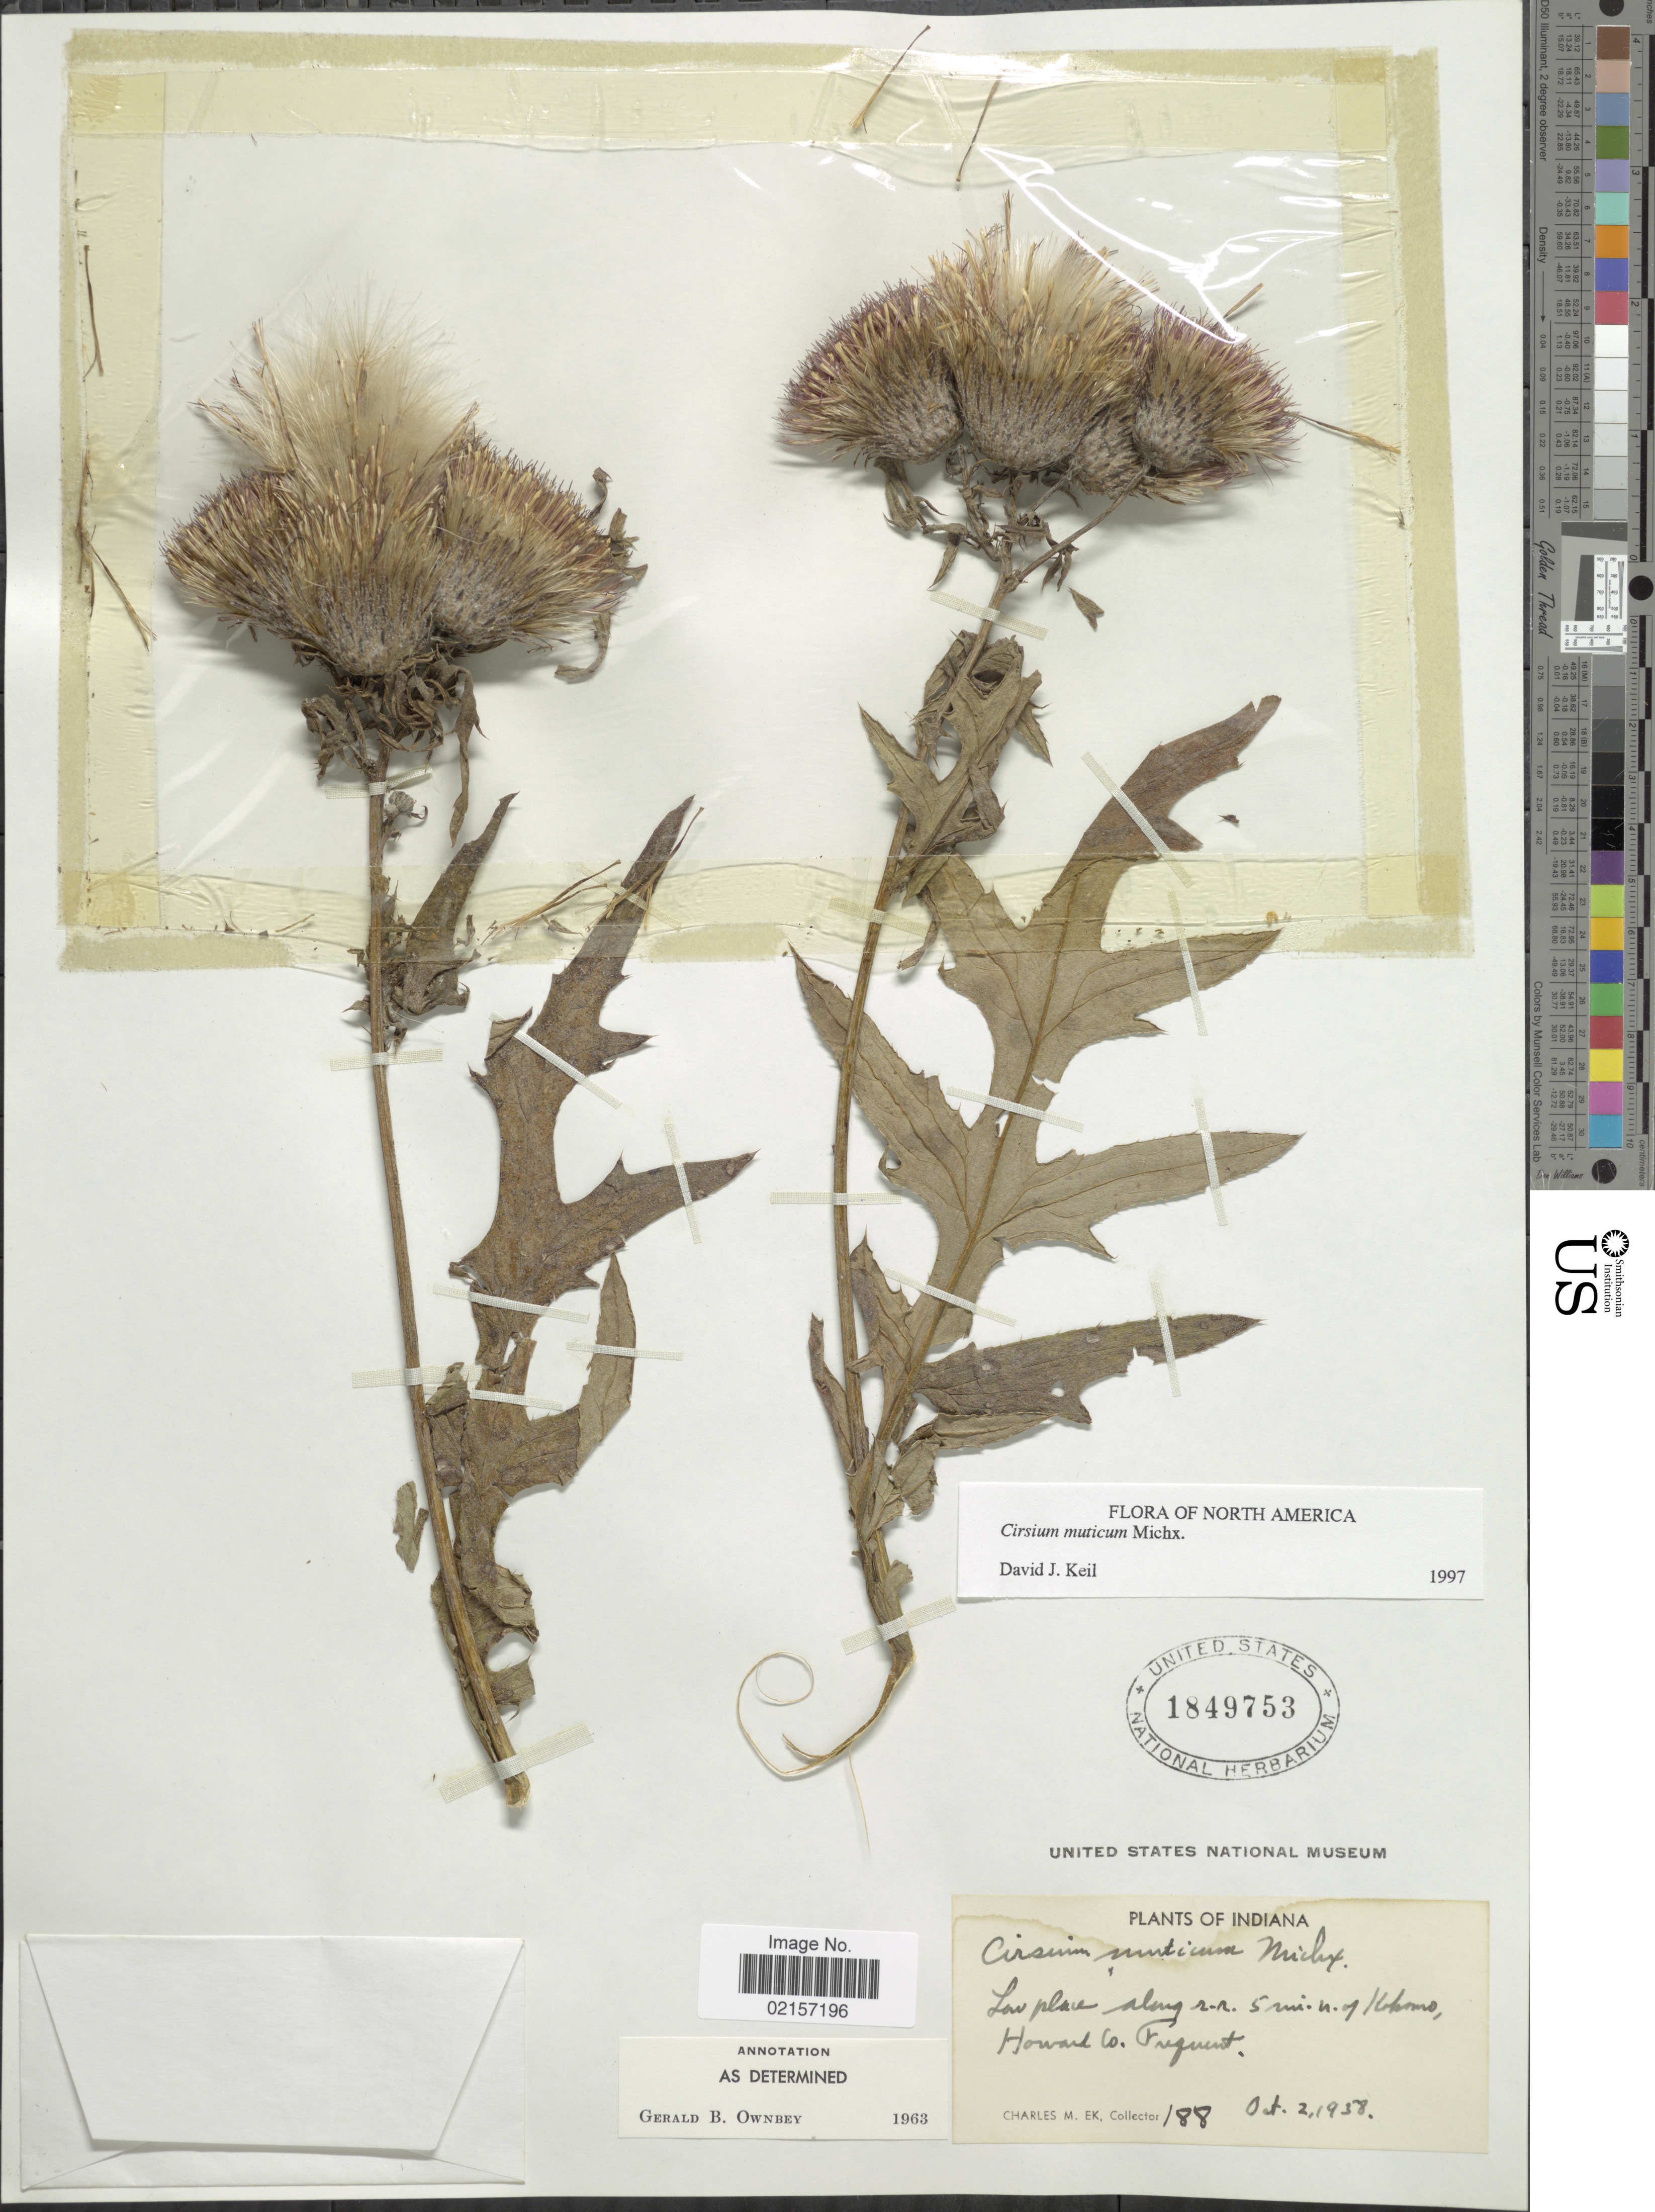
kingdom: Plantae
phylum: Tracheophyta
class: Magnoliopsida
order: Asterales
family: Asteraceae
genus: Cirsium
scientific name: Cirsium muticum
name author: Michx.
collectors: C. Ek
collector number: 188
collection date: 1958-10-02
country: United States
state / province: Indiana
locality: Low place along r.r. 5 mi N. of Kokomo, Howard Co.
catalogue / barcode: US 1849753